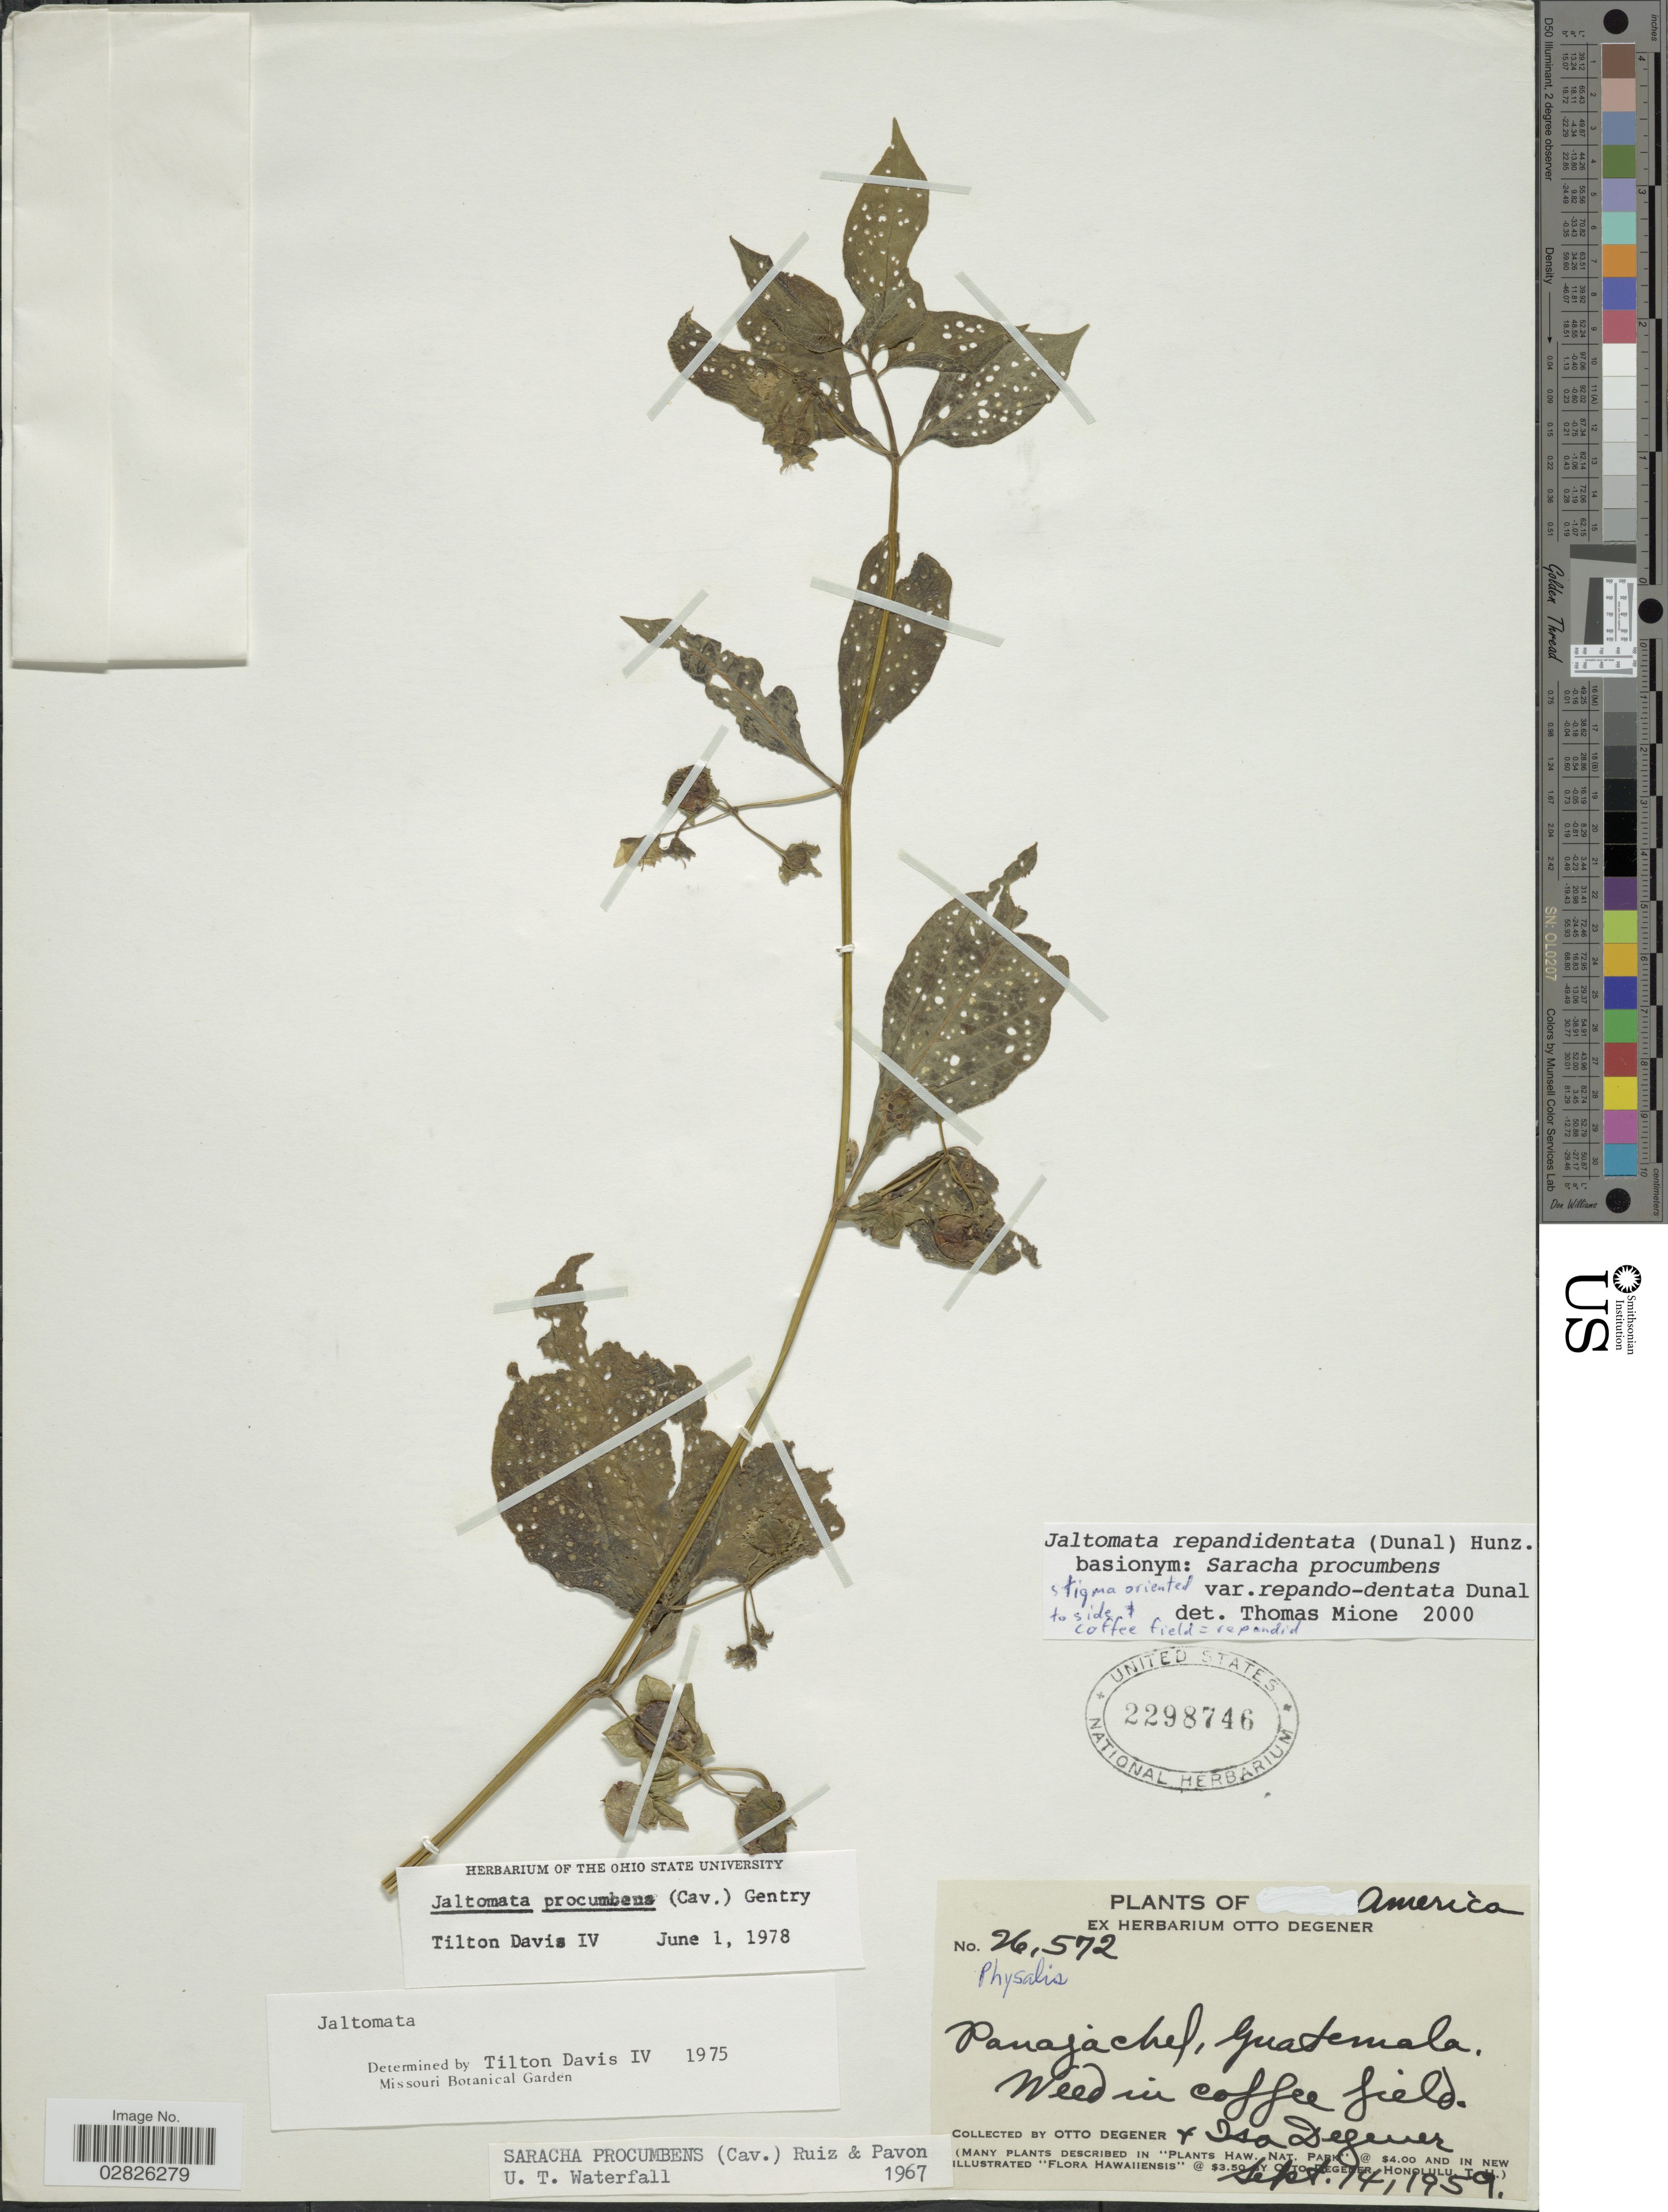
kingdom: Plantae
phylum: Tracheophyta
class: Magnoliopsida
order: Solanales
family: Solanaceae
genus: Jaltomata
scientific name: Jaltomata repandidentata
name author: (Dunal) Hunz.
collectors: O. Degener & I. Degener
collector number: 26572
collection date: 1959-09-14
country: Guatemala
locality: Panajachel.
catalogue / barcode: US 2298746